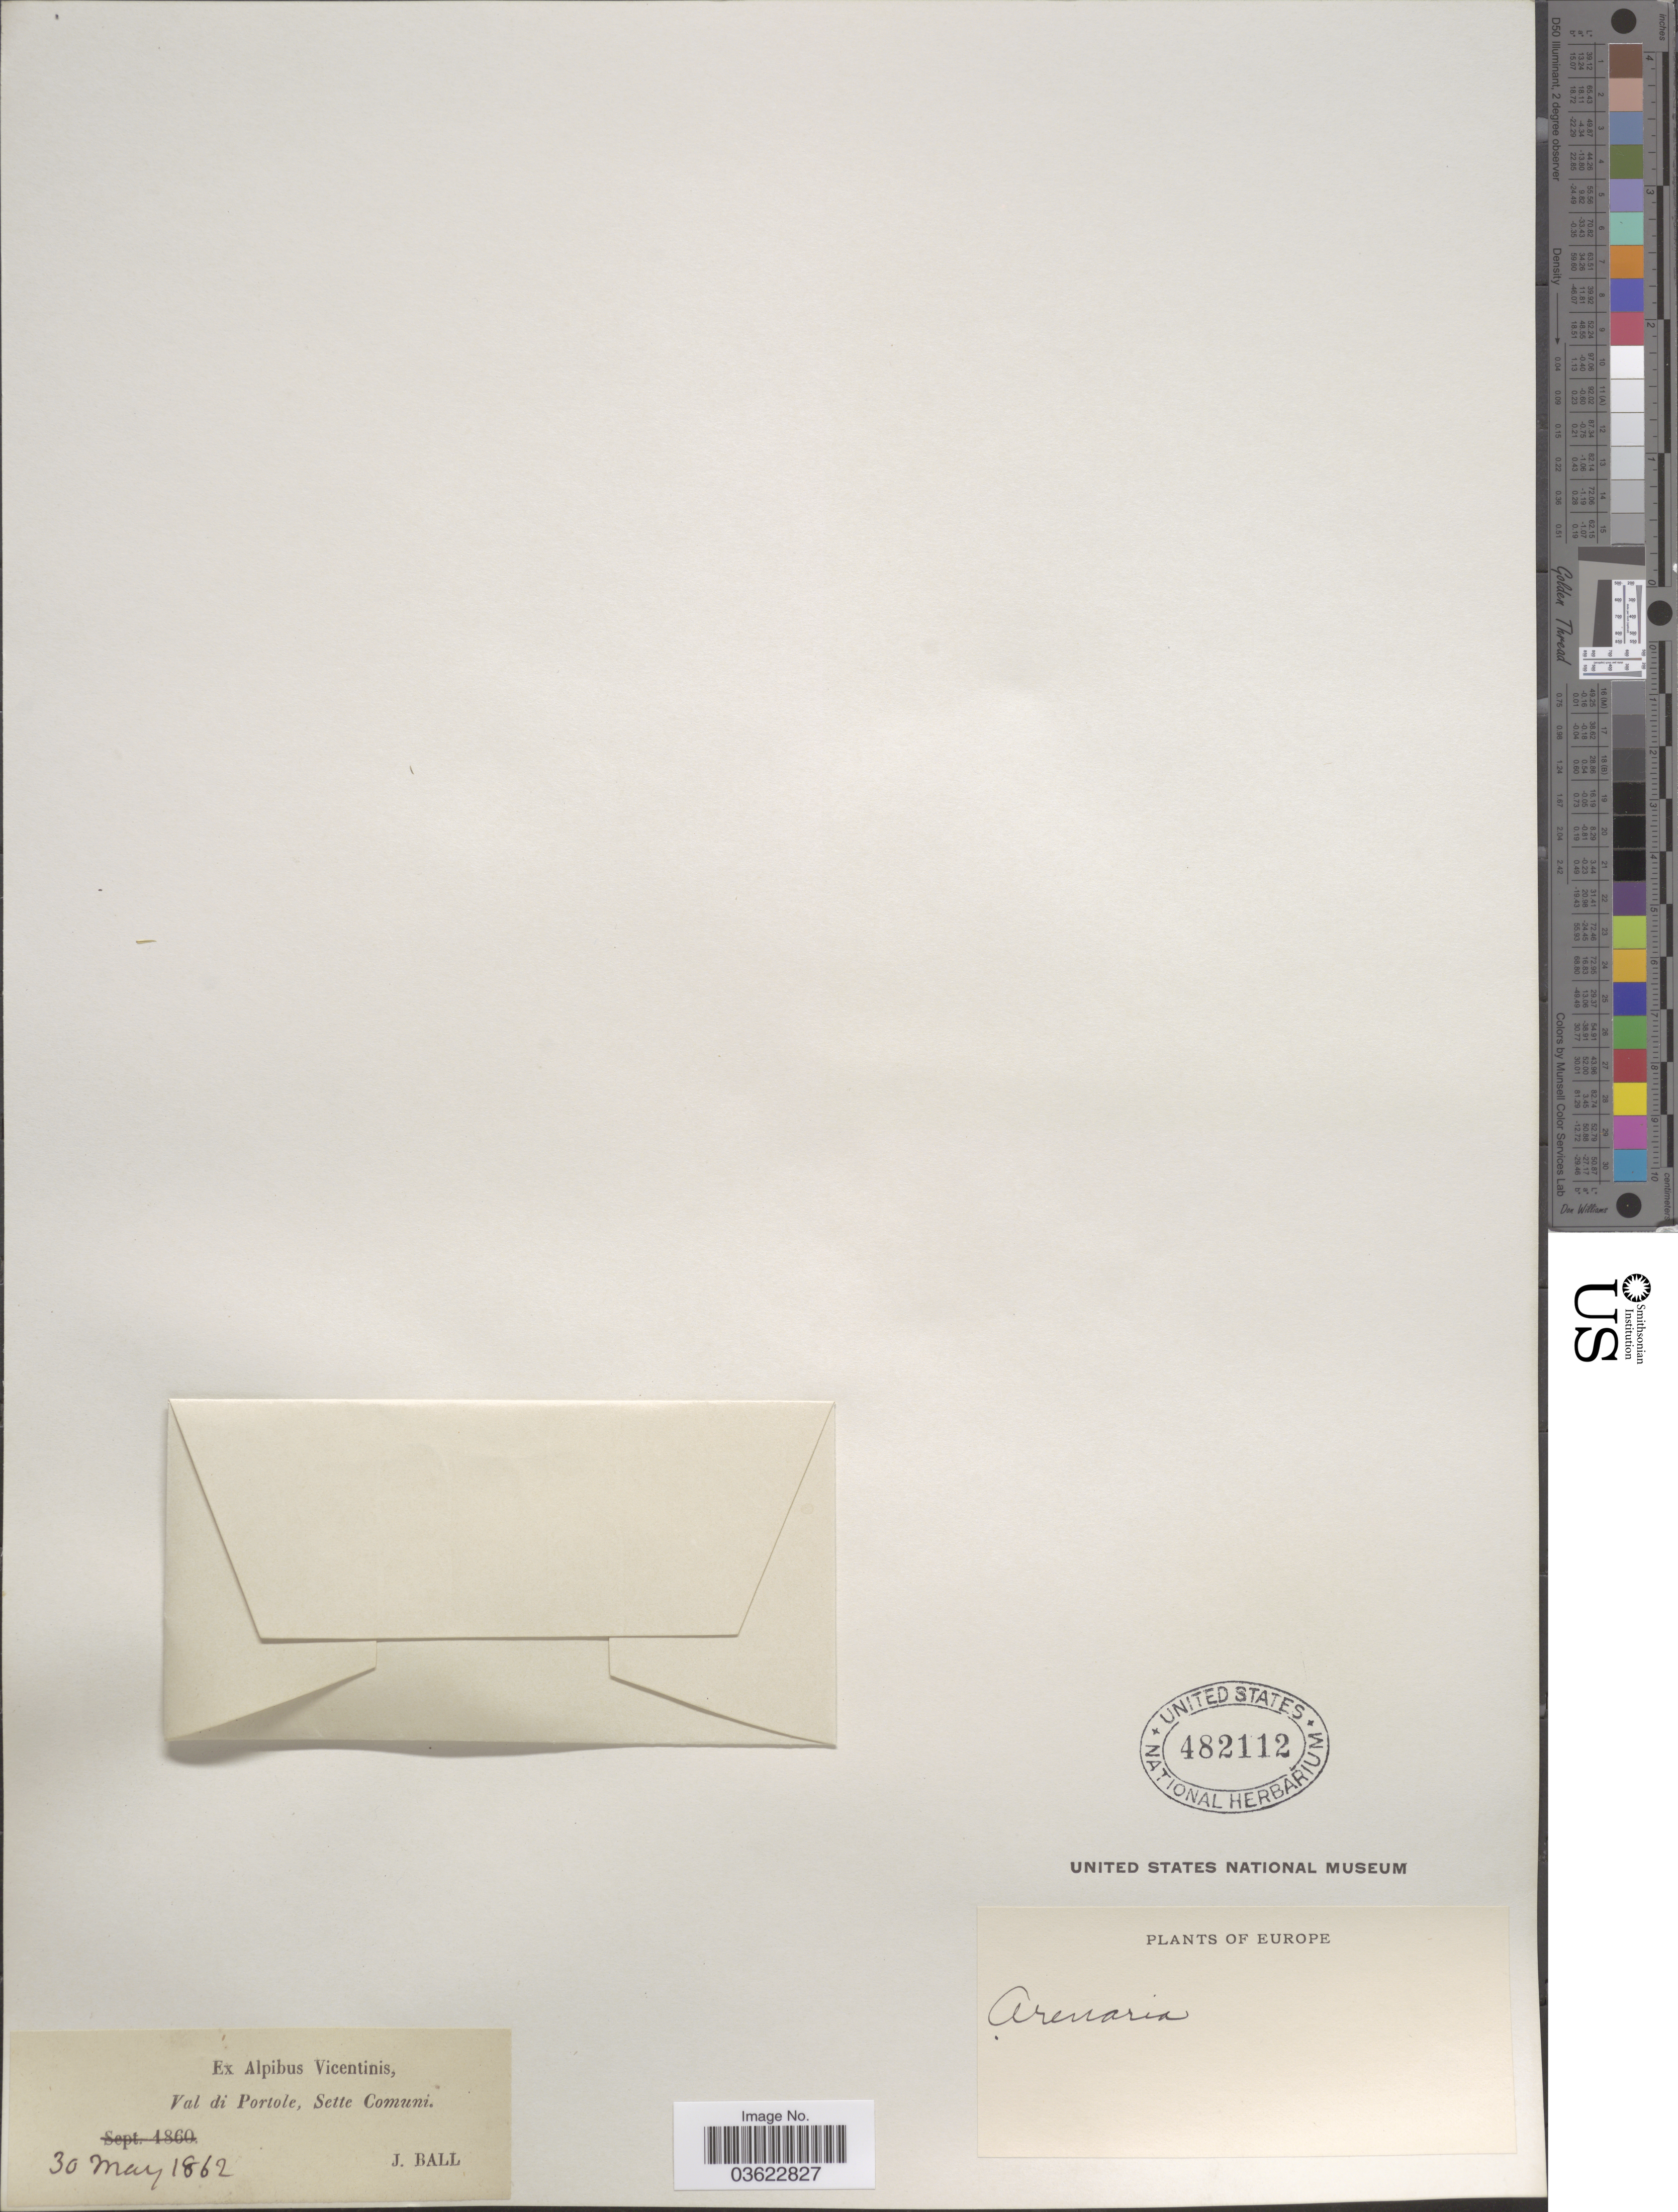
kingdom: Plantae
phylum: Tracheophyta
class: Magnoliopsida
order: Caryophyllales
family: Caryophyllaceae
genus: Arenaria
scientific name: Arenaria sp.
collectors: J. Ball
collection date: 1862-05-30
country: Italy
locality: Ex Alpibus Vicentinis, Val di Portole, Sette Comuni. Europe.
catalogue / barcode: US 482112